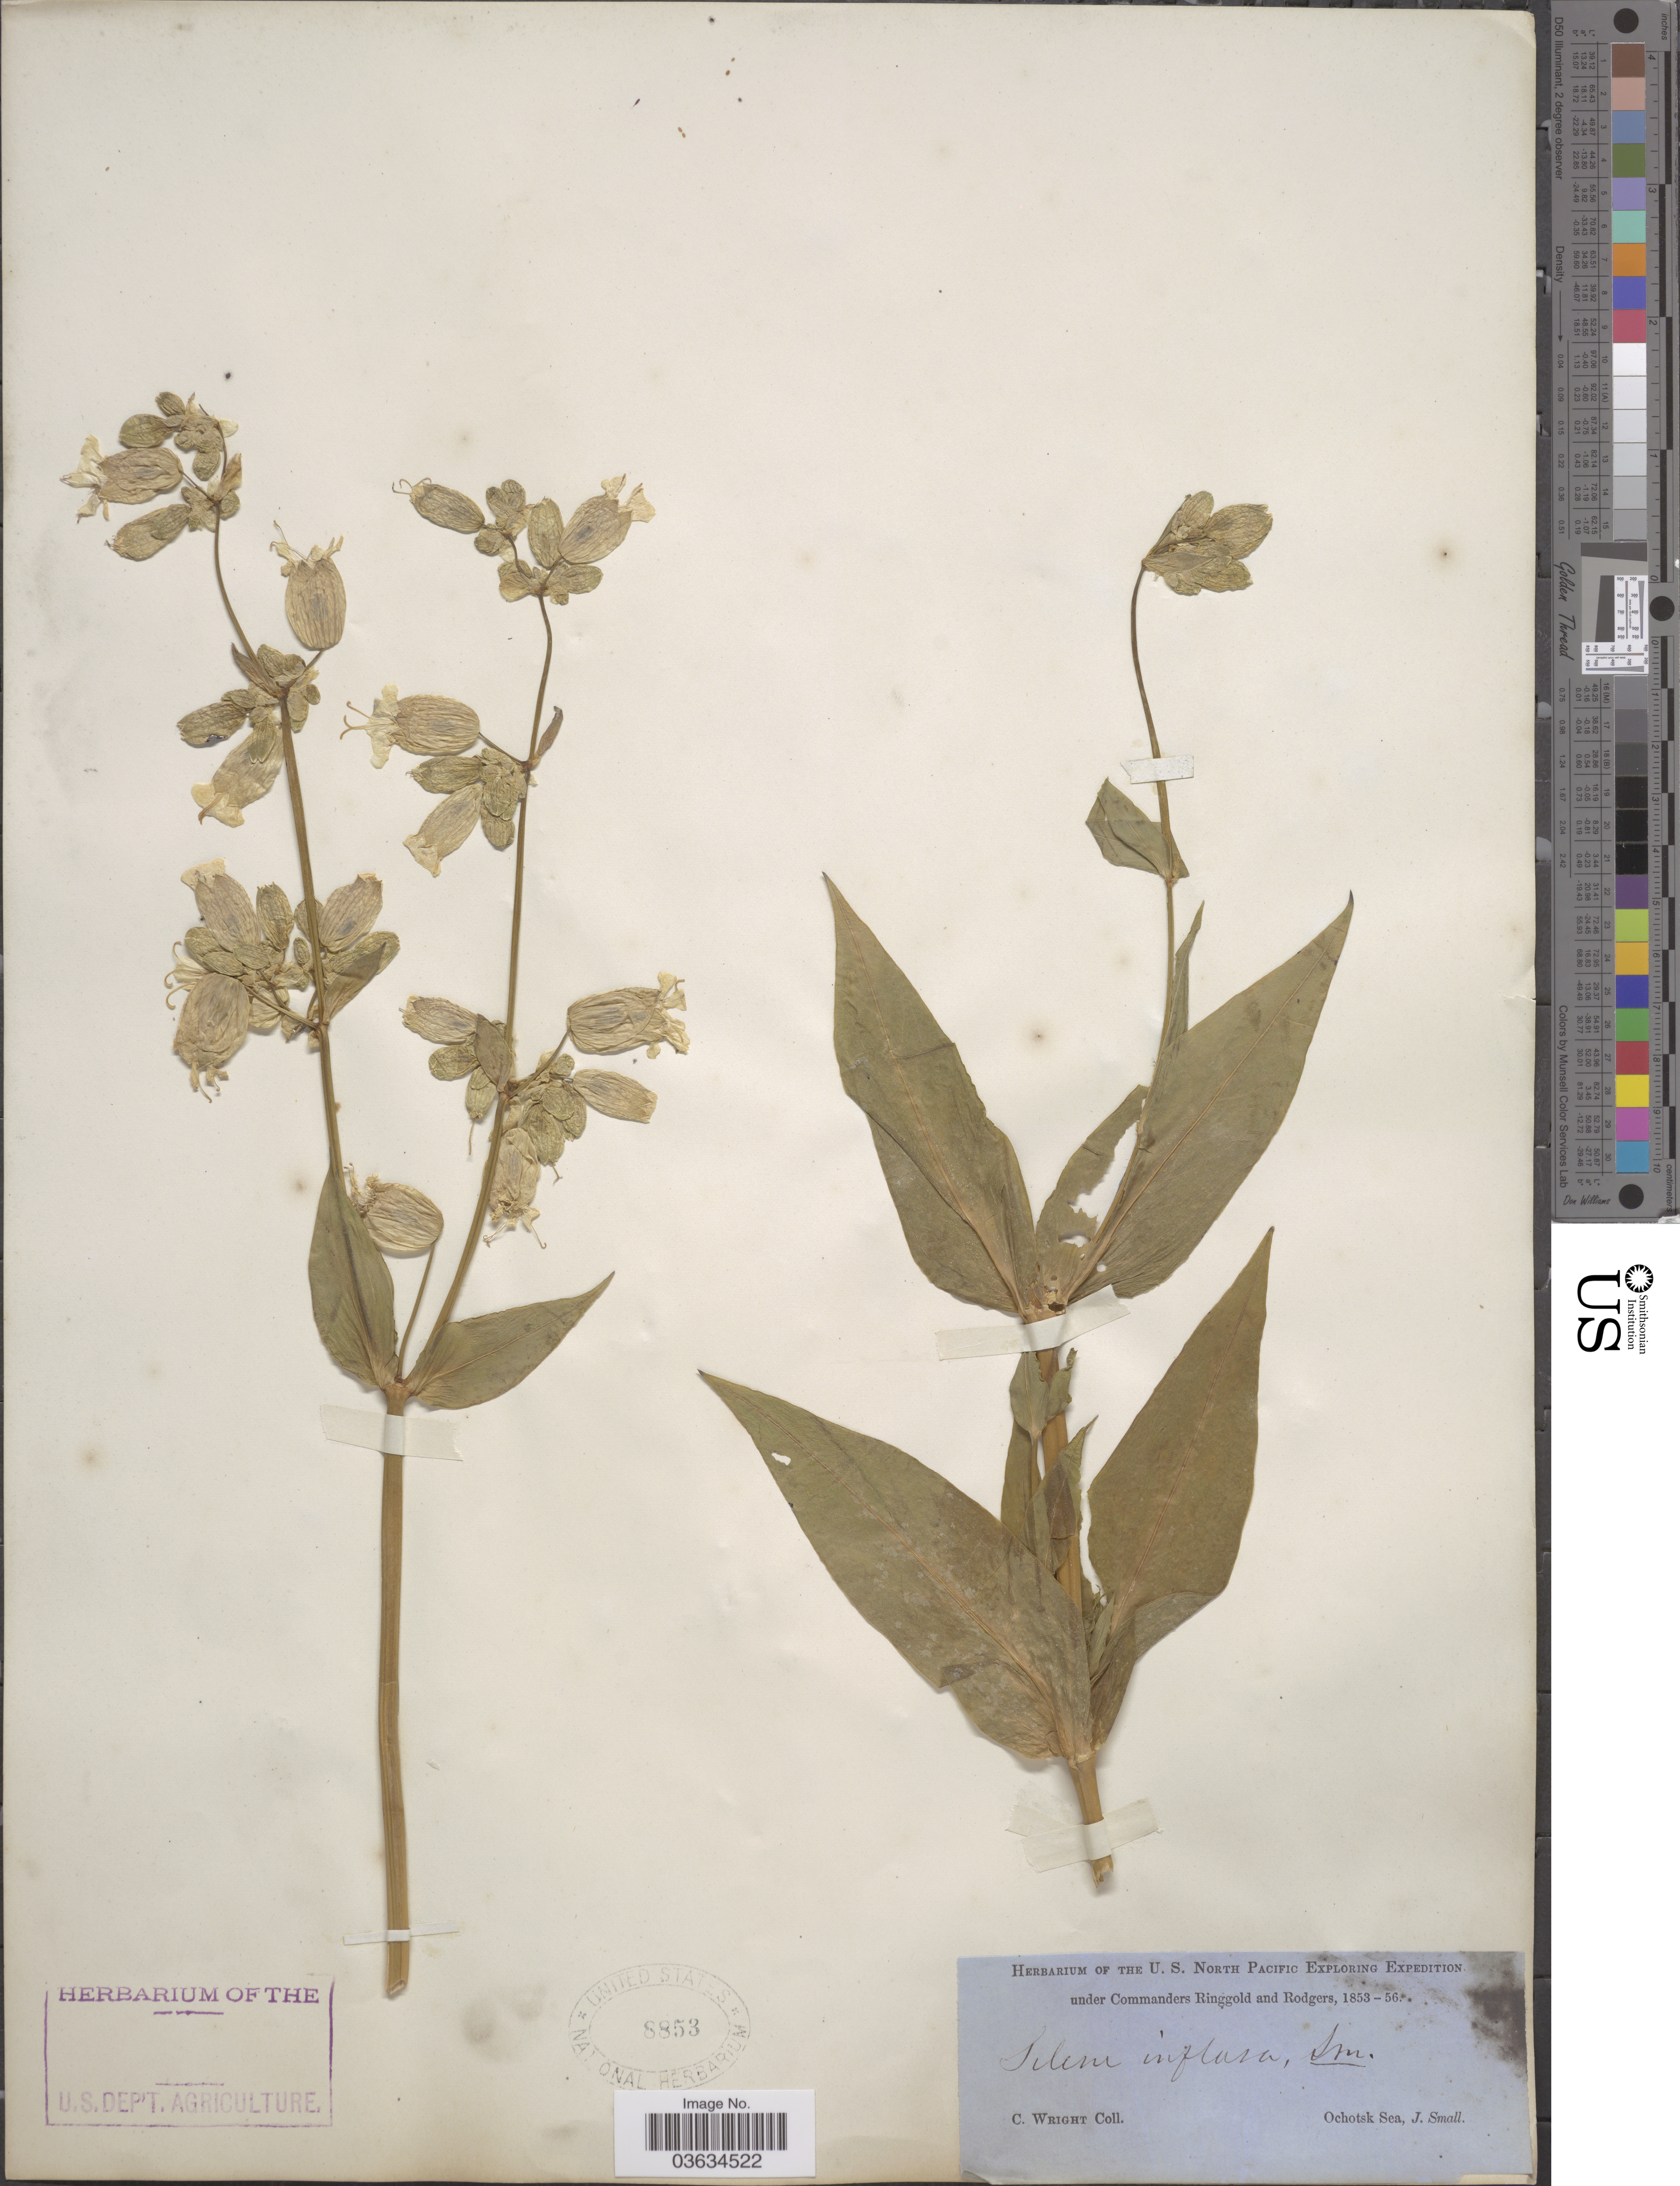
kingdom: Plantae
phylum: Tracheophyta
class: Magnoliopsida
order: Caryophyllales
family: Caryophyllaceae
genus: Silene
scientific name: Silene vulgaris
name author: (Moench) Garcke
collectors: C. Wright & J. Small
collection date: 1853/1856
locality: Ochotsk Sea.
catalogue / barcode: US 8853